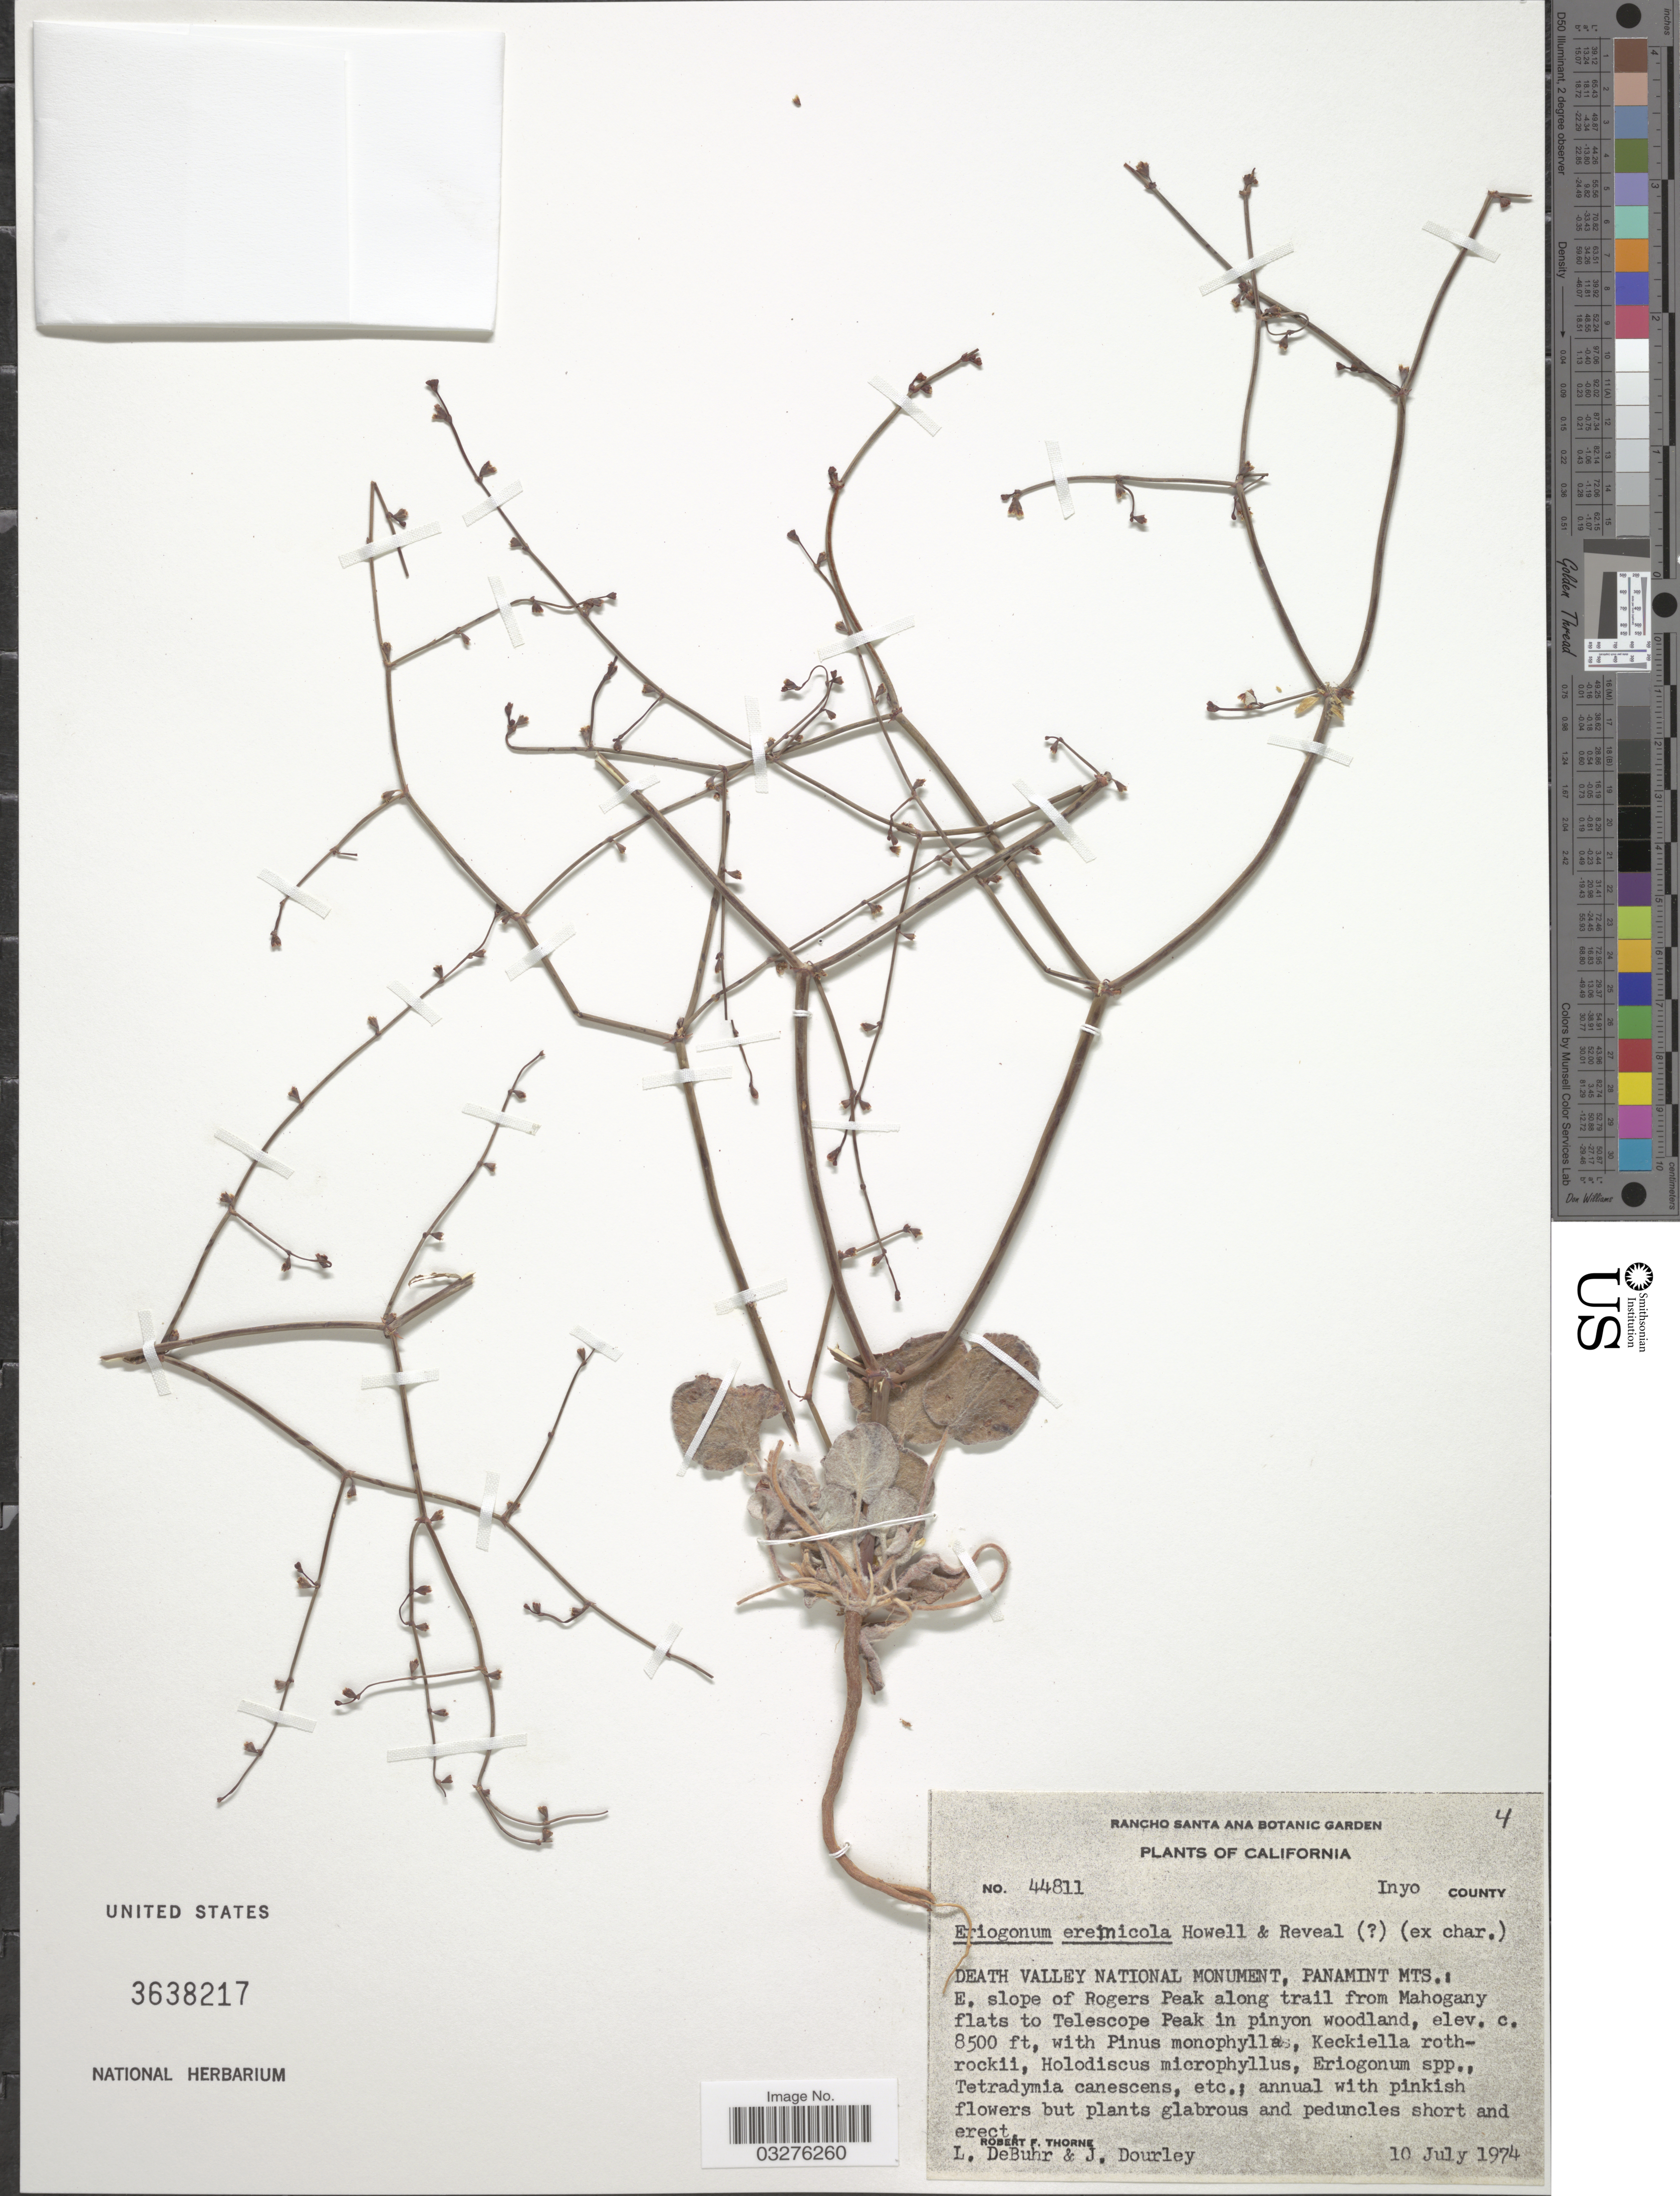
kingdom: Plantae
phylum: Tracheophyta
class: Magnoliopsida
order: Caryophyllales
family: Polygonaceae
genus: Eriogonum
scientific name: Eriogonum eremicola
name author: J.T. Howell & Reveal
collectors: R. F. Thorne, L. DeBuhr & J. Dourley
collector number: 44811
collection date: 1974-07-10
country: United States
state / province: California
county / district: Inyo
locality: Inyo County, Death Valley National Monument, Panamint Mts., E. slope of Rogers Peak along trail from Mahogany flats to Telescope Peak in pinyon woodland.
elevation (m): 2591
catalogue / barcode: US 3638217